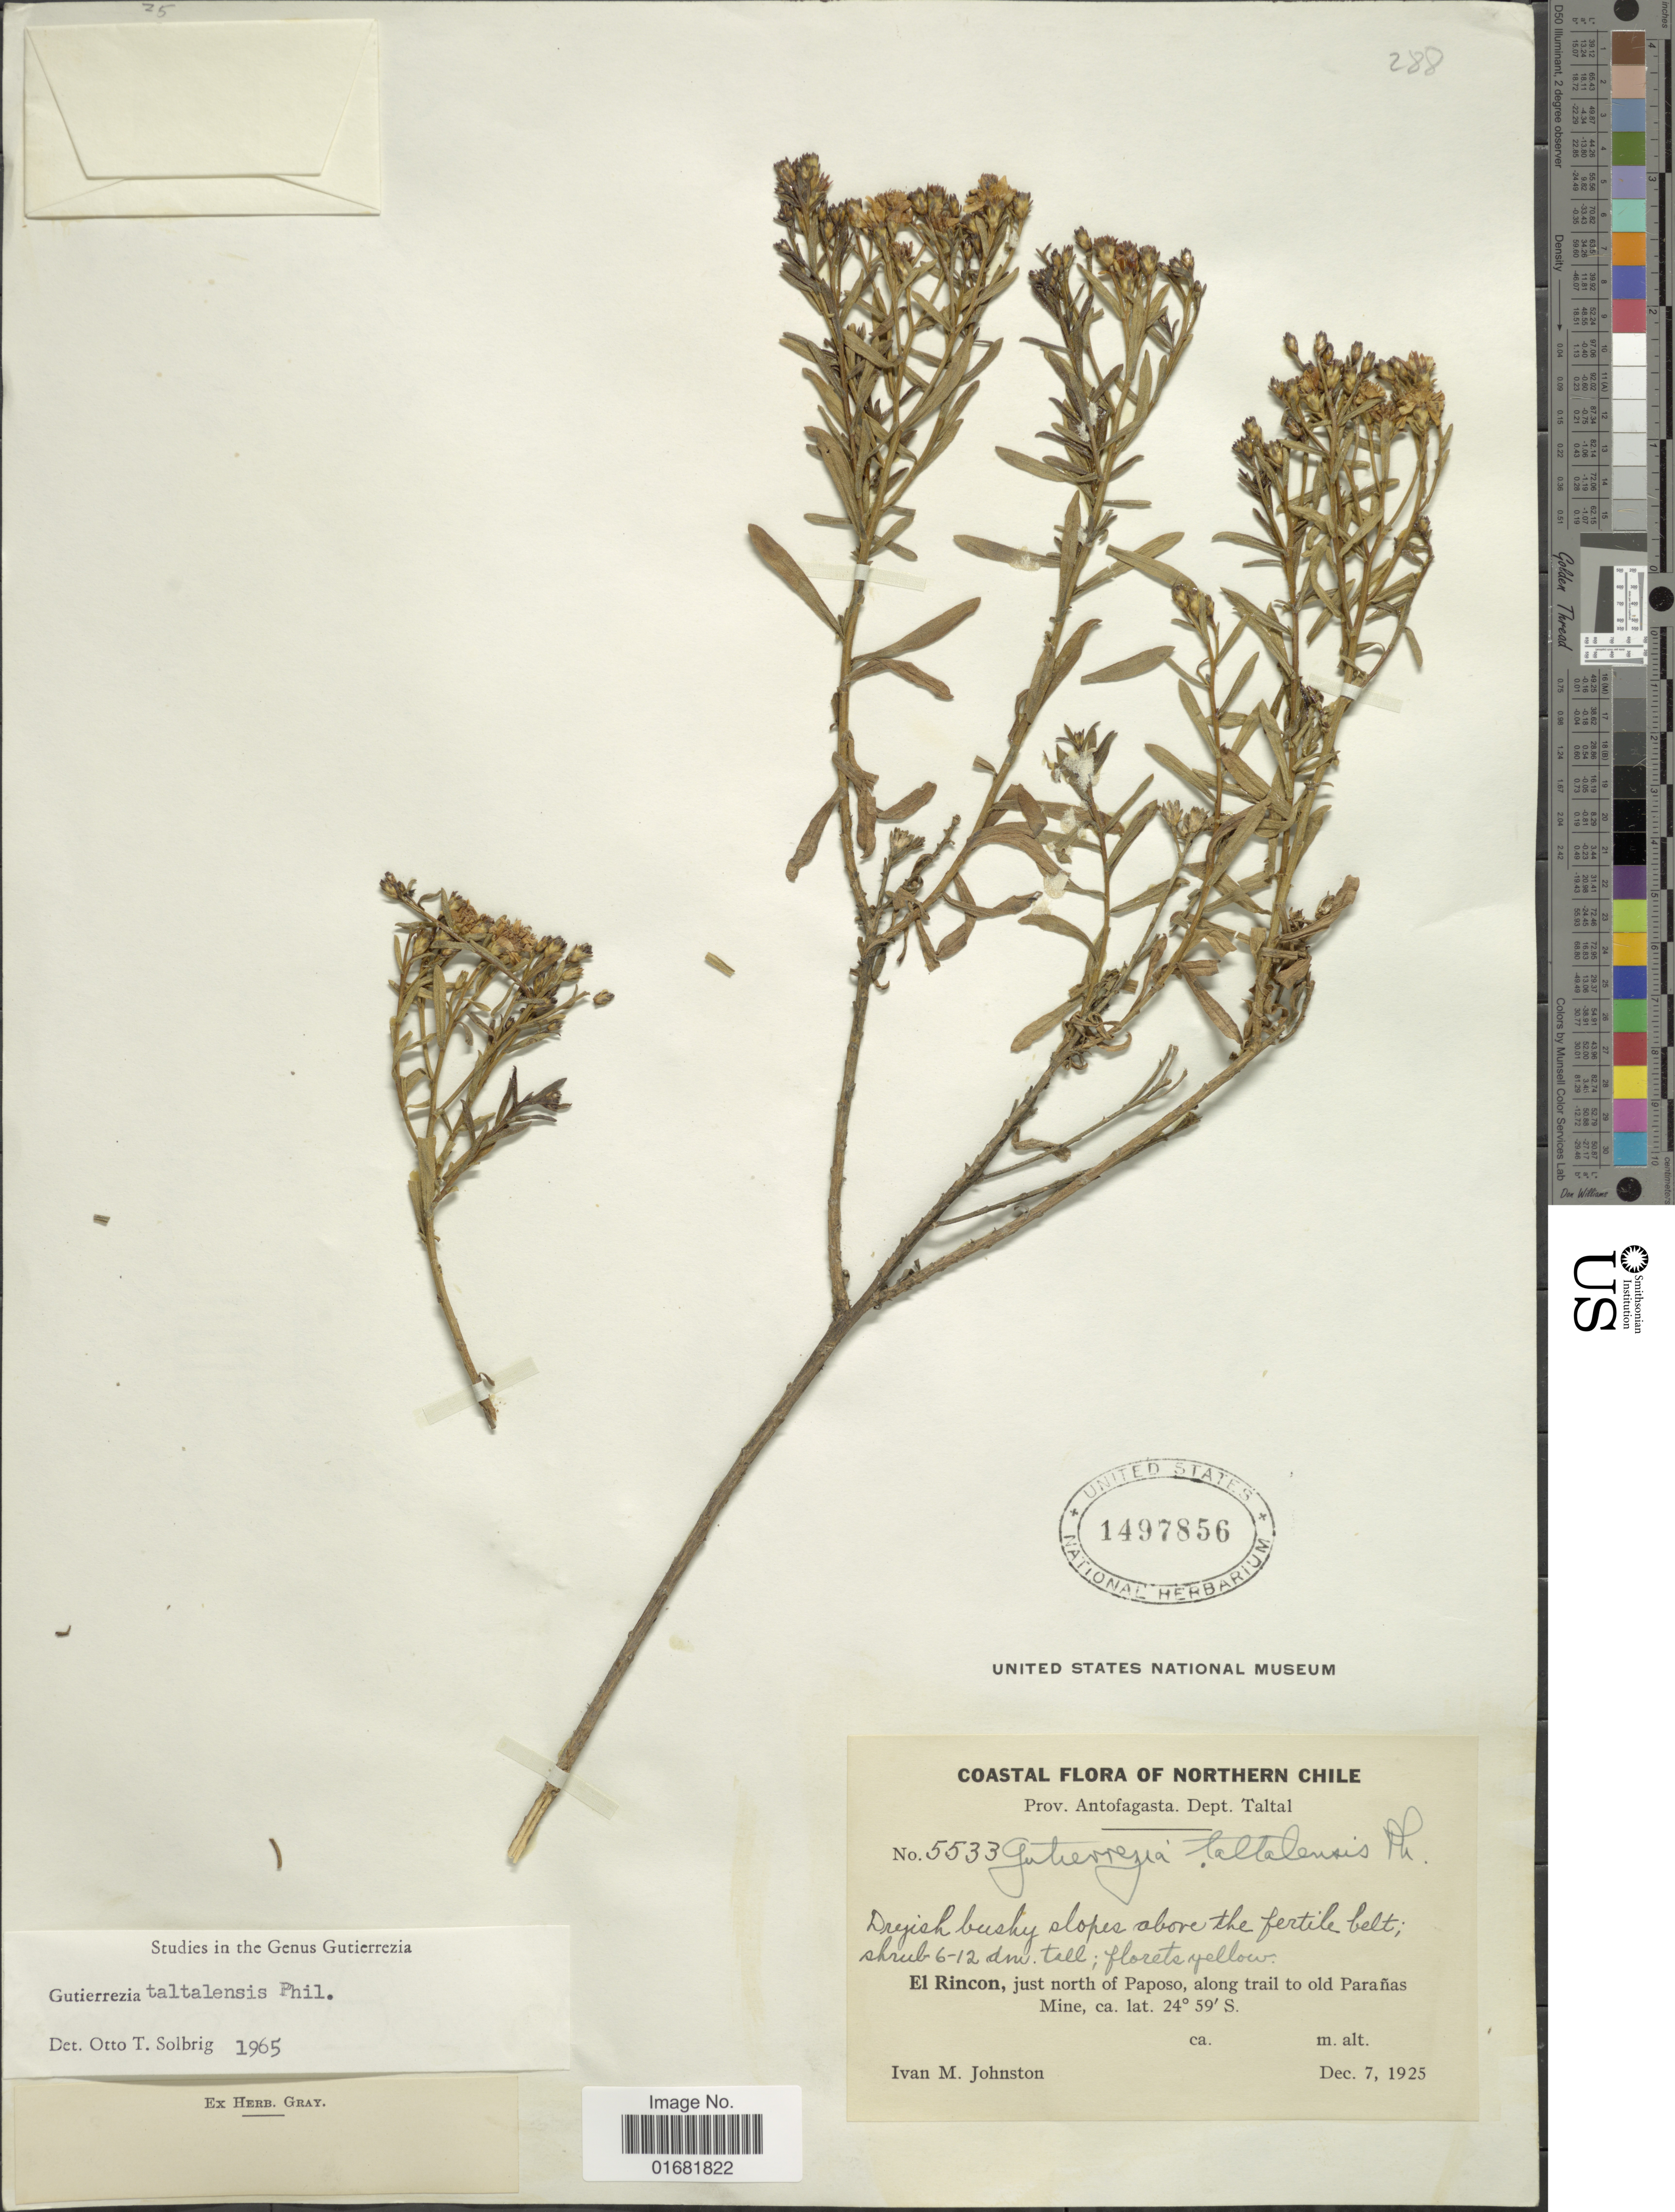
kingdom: Plantae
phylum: Tracheophyta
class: Magnoliopsida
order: Asterales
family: Asteraceae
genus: Gutierrezia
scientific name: Gutierrezia taltalensis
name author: Phil.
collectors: I.M. Johnston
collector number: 5533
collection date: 1925-12-07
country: Chile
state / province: Antofagasta (II)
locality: Coastal flora of Northern Chile. Dept. Taltal. El Rincon, just north of Paposo, along trail to old Parañas Mine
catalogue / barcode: US 1497856